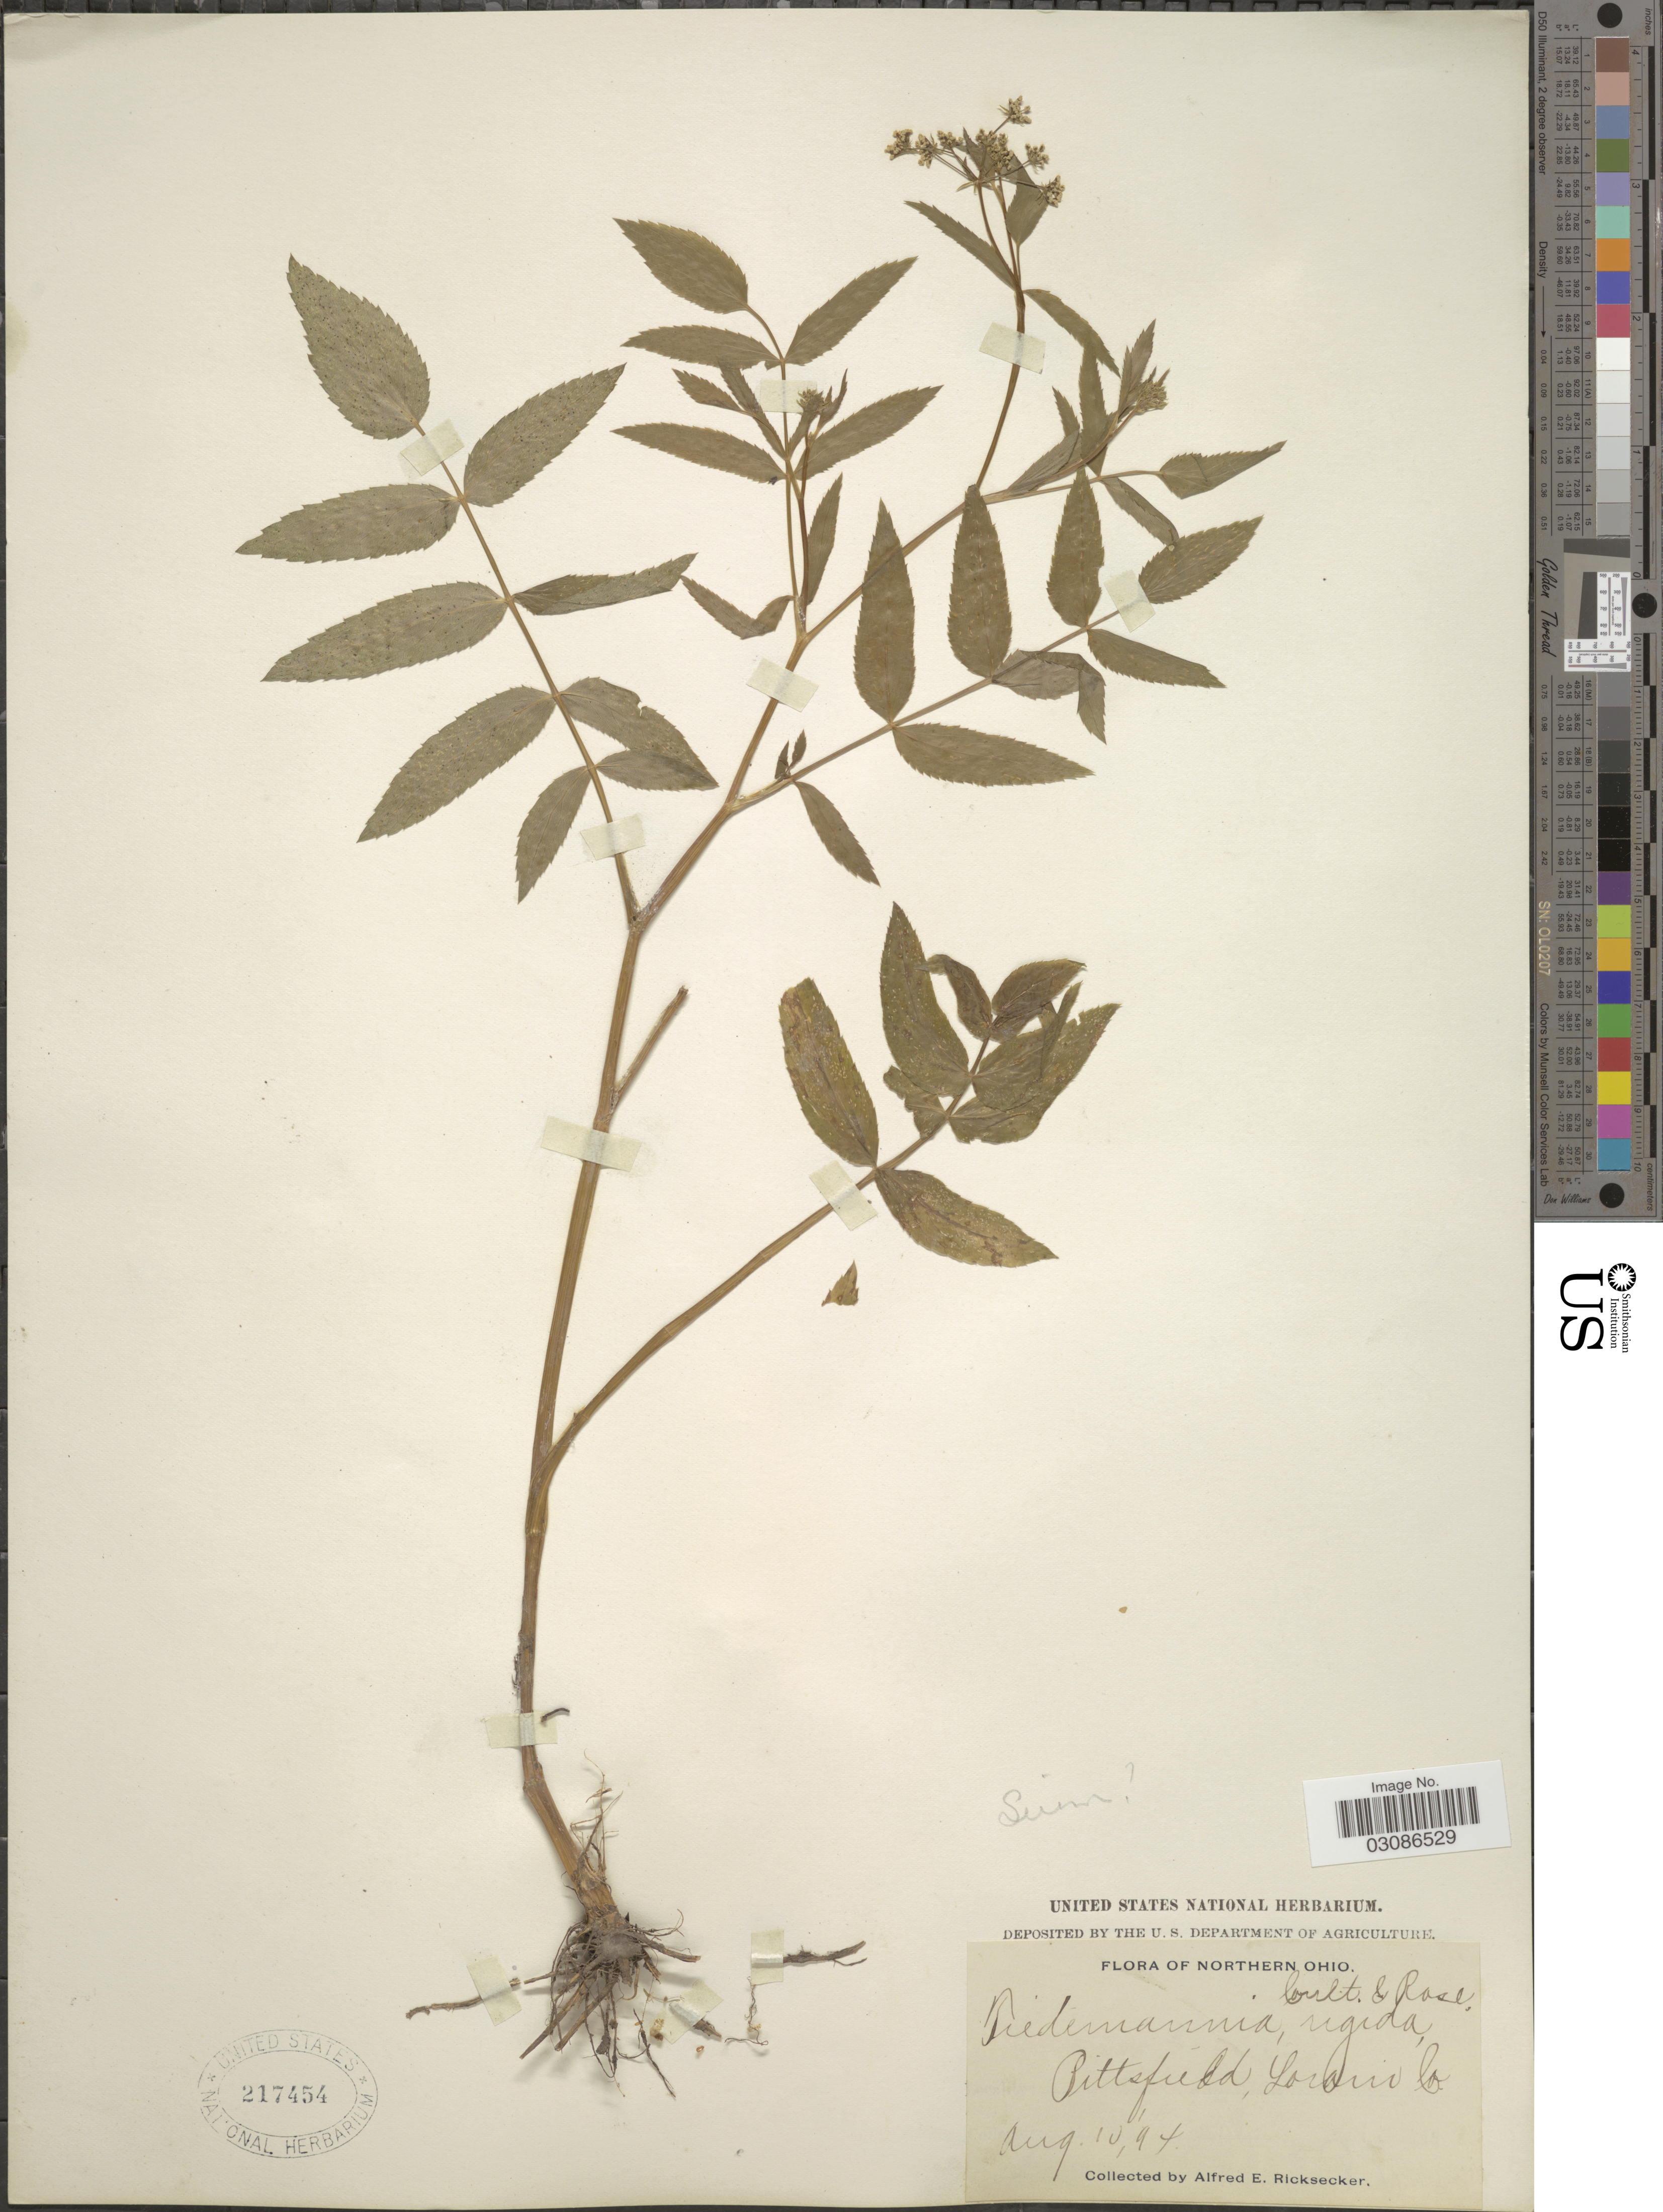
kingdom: Plantae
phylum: Tracheophyta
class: Magnoliopsida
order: Apiales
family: Apiaceae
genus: Sium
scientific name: Sium suave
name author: Walter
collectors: A. E. Ricksecker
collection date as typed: Transcribed d/m/y: 10/8/94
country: United States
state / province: Ohio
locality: Northern Ohio, Pittsfield, Lorain Co.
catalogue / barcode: US 217454